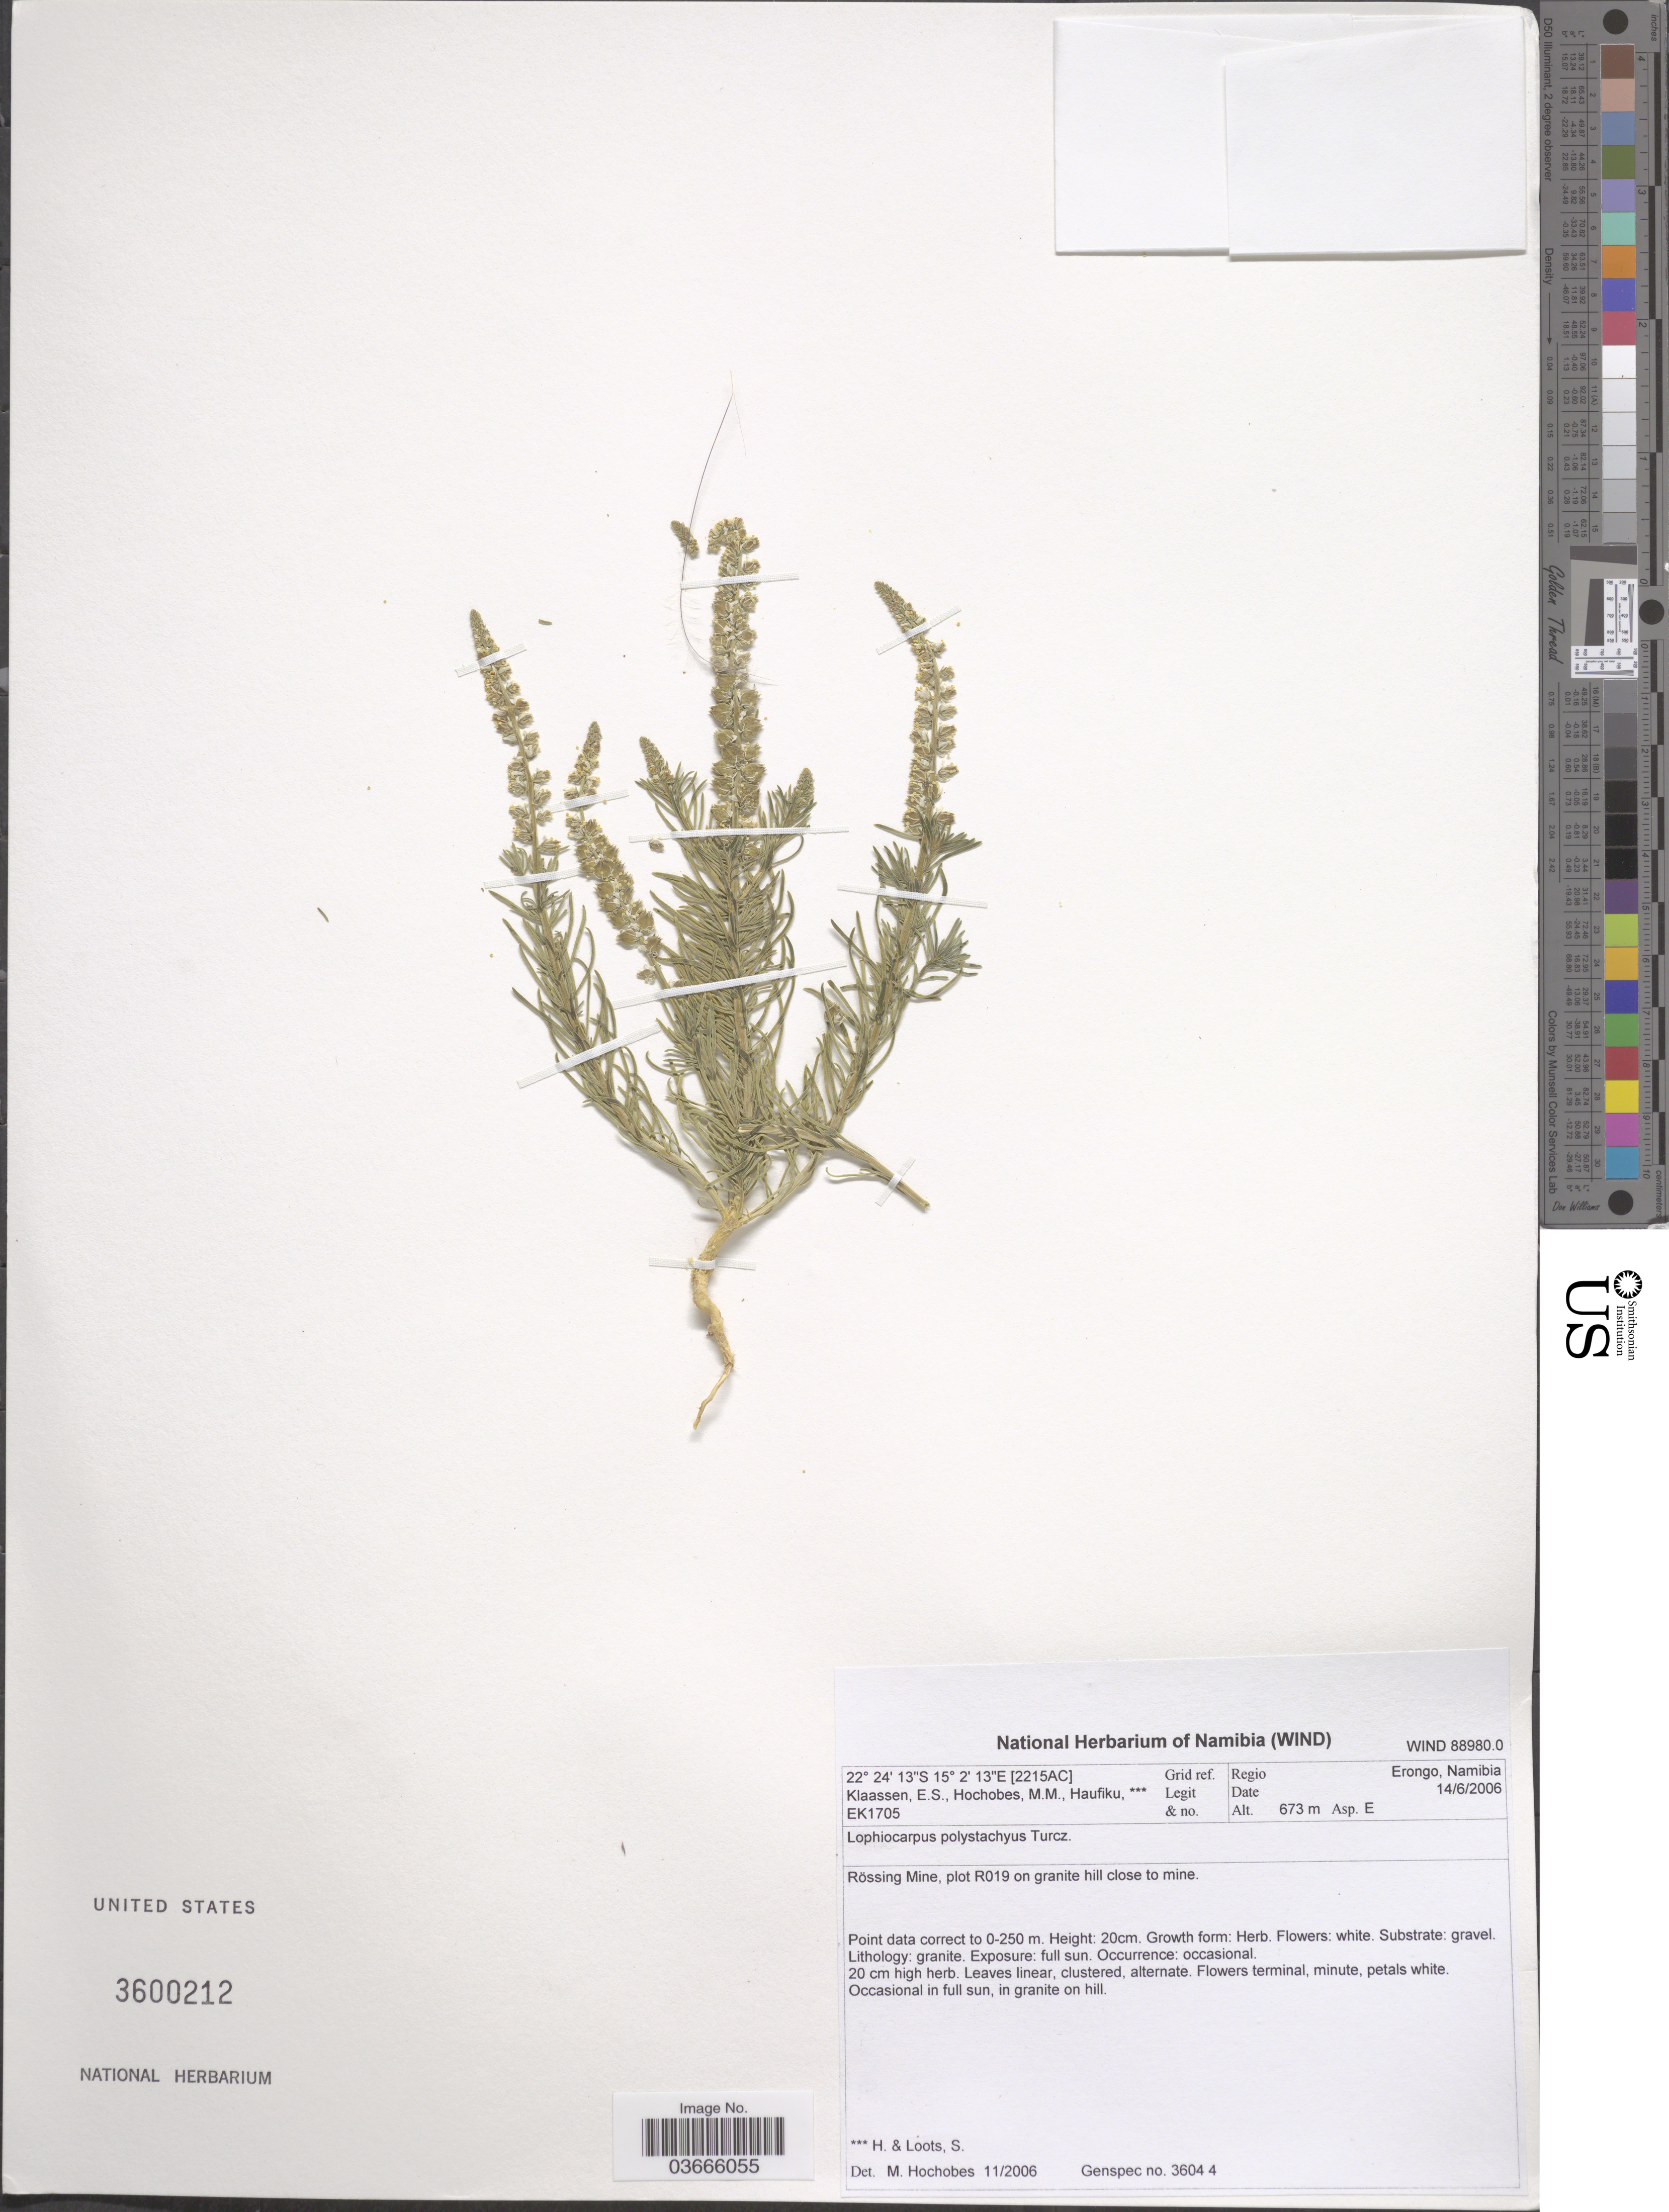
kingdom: Plantae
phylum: Tracheophyta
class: Magnoliopsida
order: Caryophyllales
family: Lophiocarpaceae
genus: Lophiocarpus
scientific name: Lophiocarpus polystachyus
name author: Turcz.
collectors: E. S. Klaassen, M. Hochobes, H. Haufiku & S. Loots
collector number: EK1705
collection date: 2006-06-14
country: Namibia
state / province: Erongo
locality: [2215AC] Grid ref. Regio Erongo. Asp. E. Rössing Mine, plot R019 on granite hill close to mine.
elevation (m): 673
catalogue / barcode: US 3600212